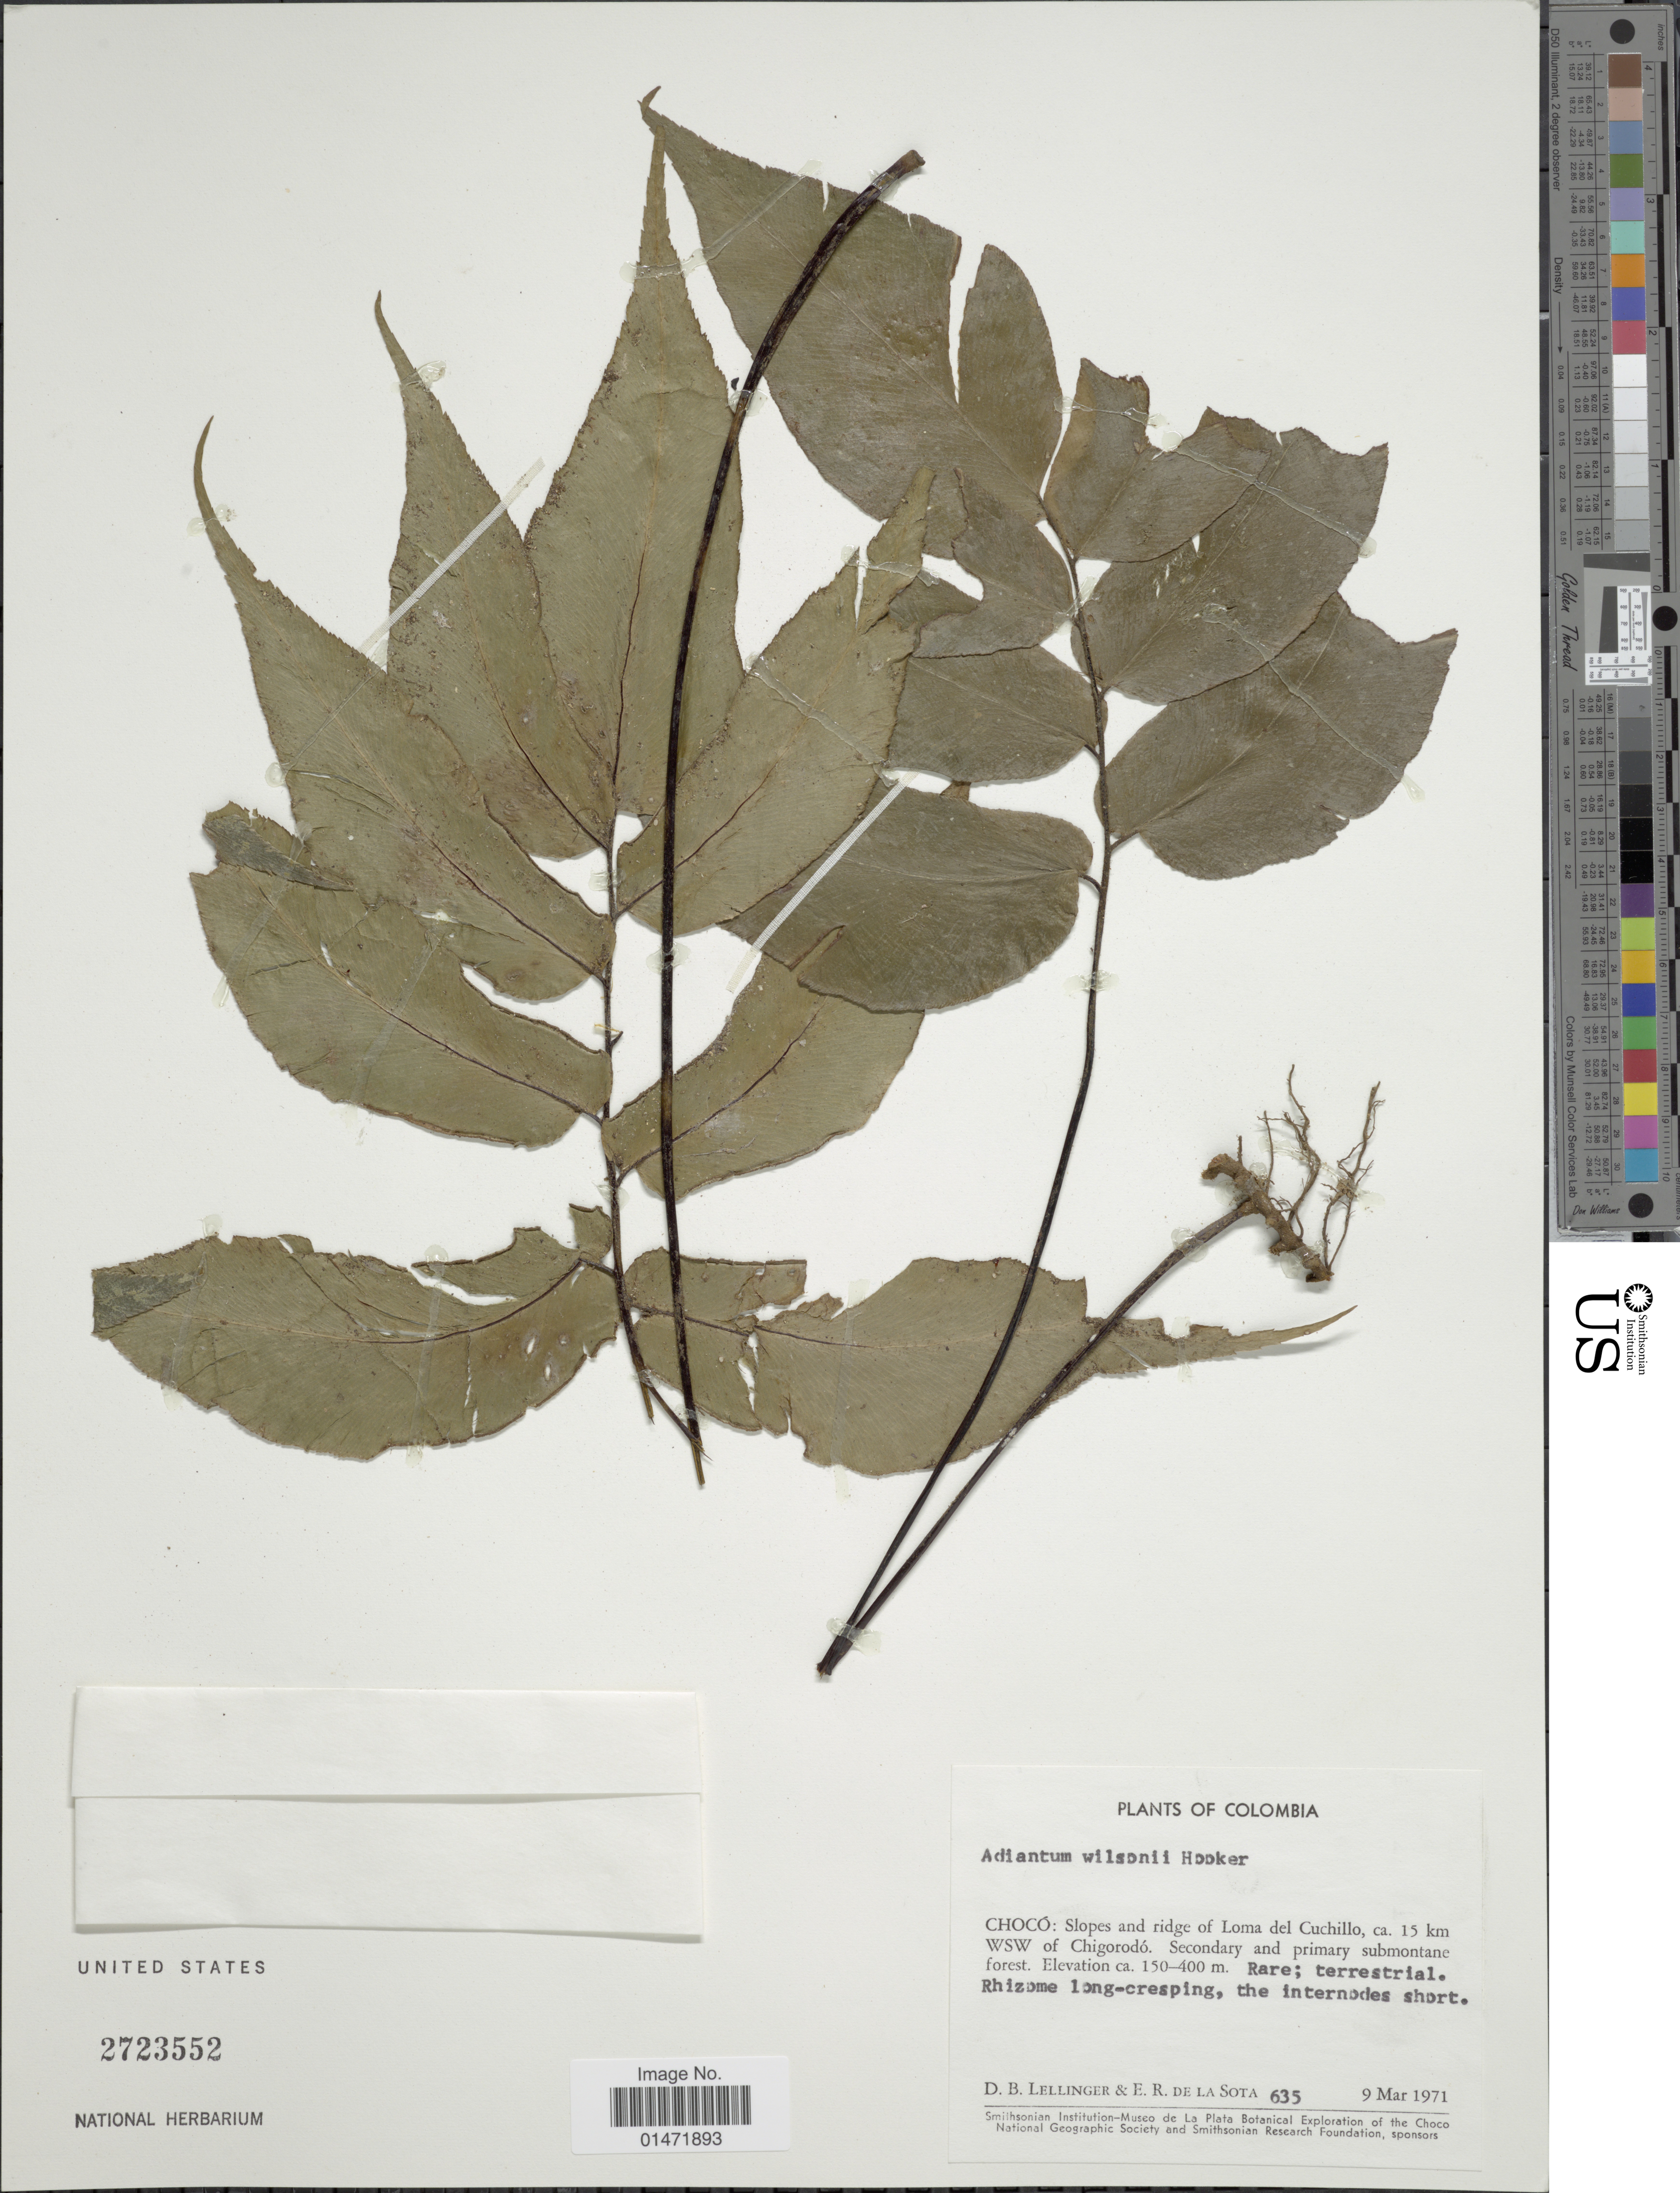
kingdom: Plantae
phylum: Tracheophyta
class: Polypodiopsida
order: Polypodiales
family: Pteridaceae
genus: Adiantum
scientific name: Adiantum wilsonii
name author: Hook.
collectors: D. B. Lellinger & E. R. de la Sota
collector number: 635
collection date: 1971-03-09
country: Colombia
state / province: Chocó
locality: Slopes and ridge of Loma del Cuchillo, ca. 15 km WSW of Chigorodó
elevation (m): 150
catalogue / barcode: US 2723552